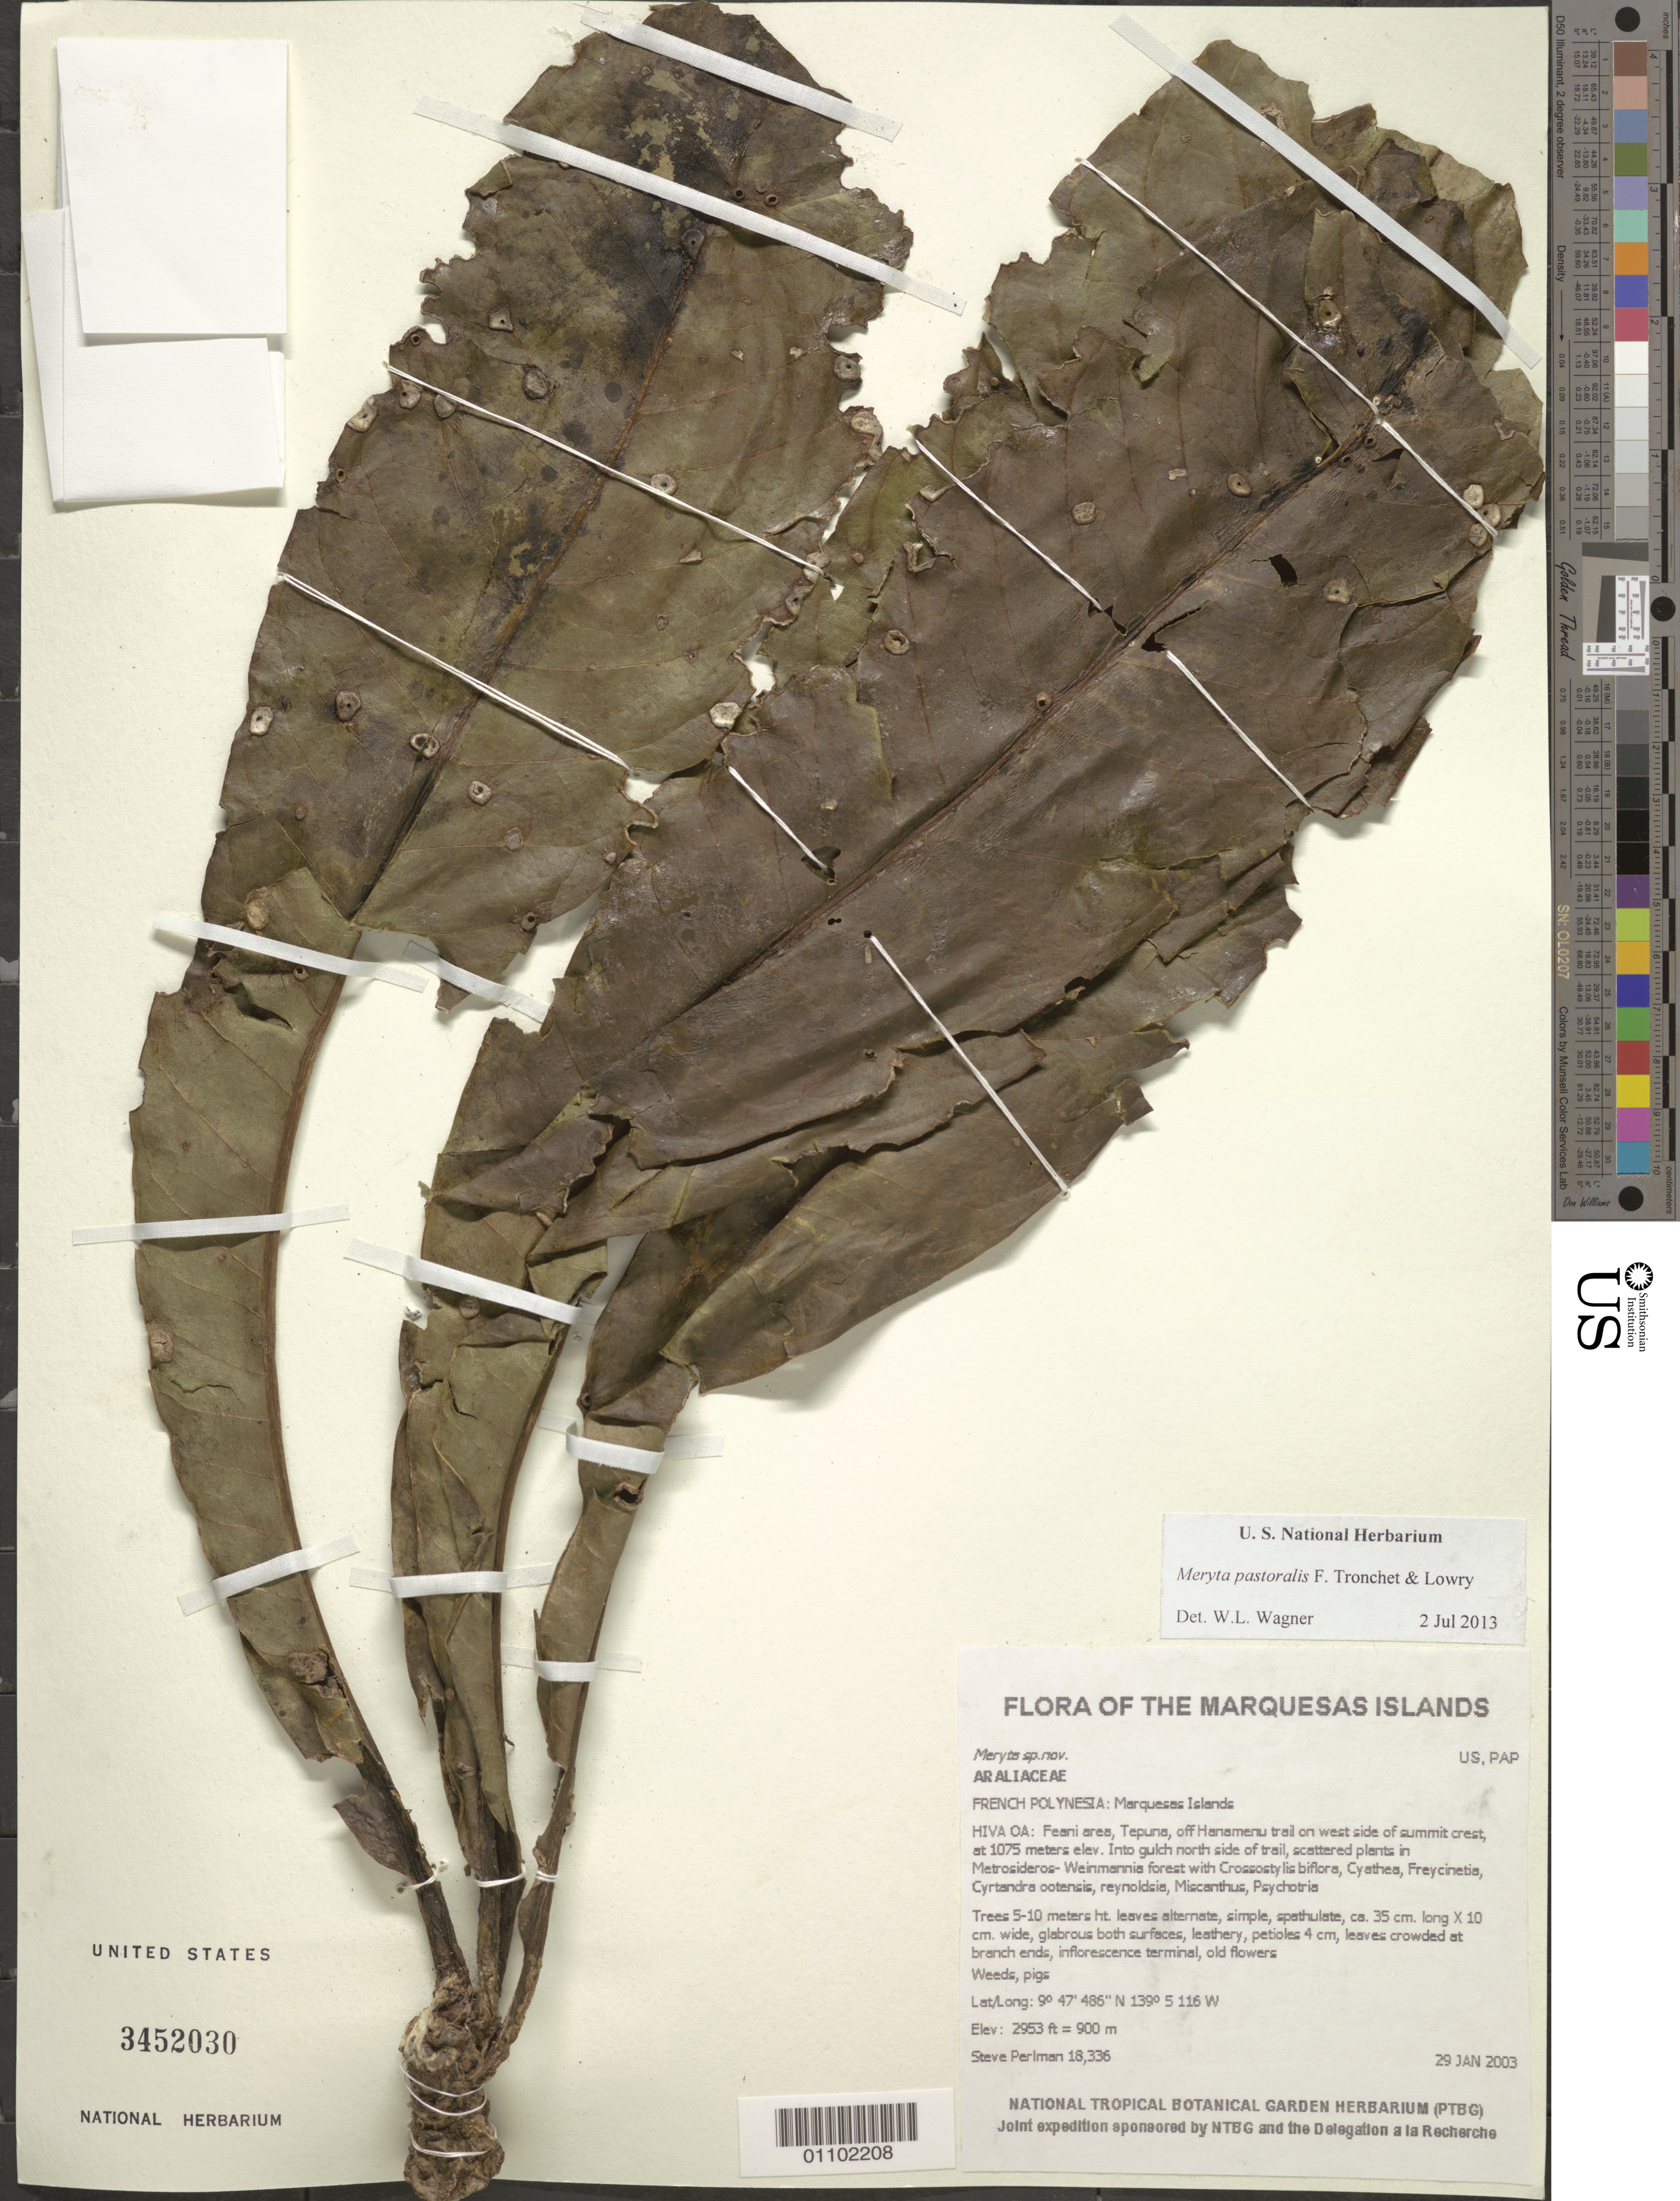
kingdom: Plantae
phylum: Tracheophyta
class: Magnoliopsida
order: Apiales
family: Araliaceae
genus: Meryta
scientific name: Meryta pastoralis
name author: F. Tronchet & Lowry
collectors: S. P. Perlman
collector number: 18336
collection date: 2003-01-29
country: French Polynesia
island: Hiva Oa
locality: Feani area, Tepuna, off Hanamenu trail on west side of summit crest, at 1075 meters elev. Into gulch north side of trail, scattered plants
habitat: Metrosideros- Weinmannia forest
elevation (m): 900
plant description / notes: Weeds, pigs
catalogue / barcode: US 3452030